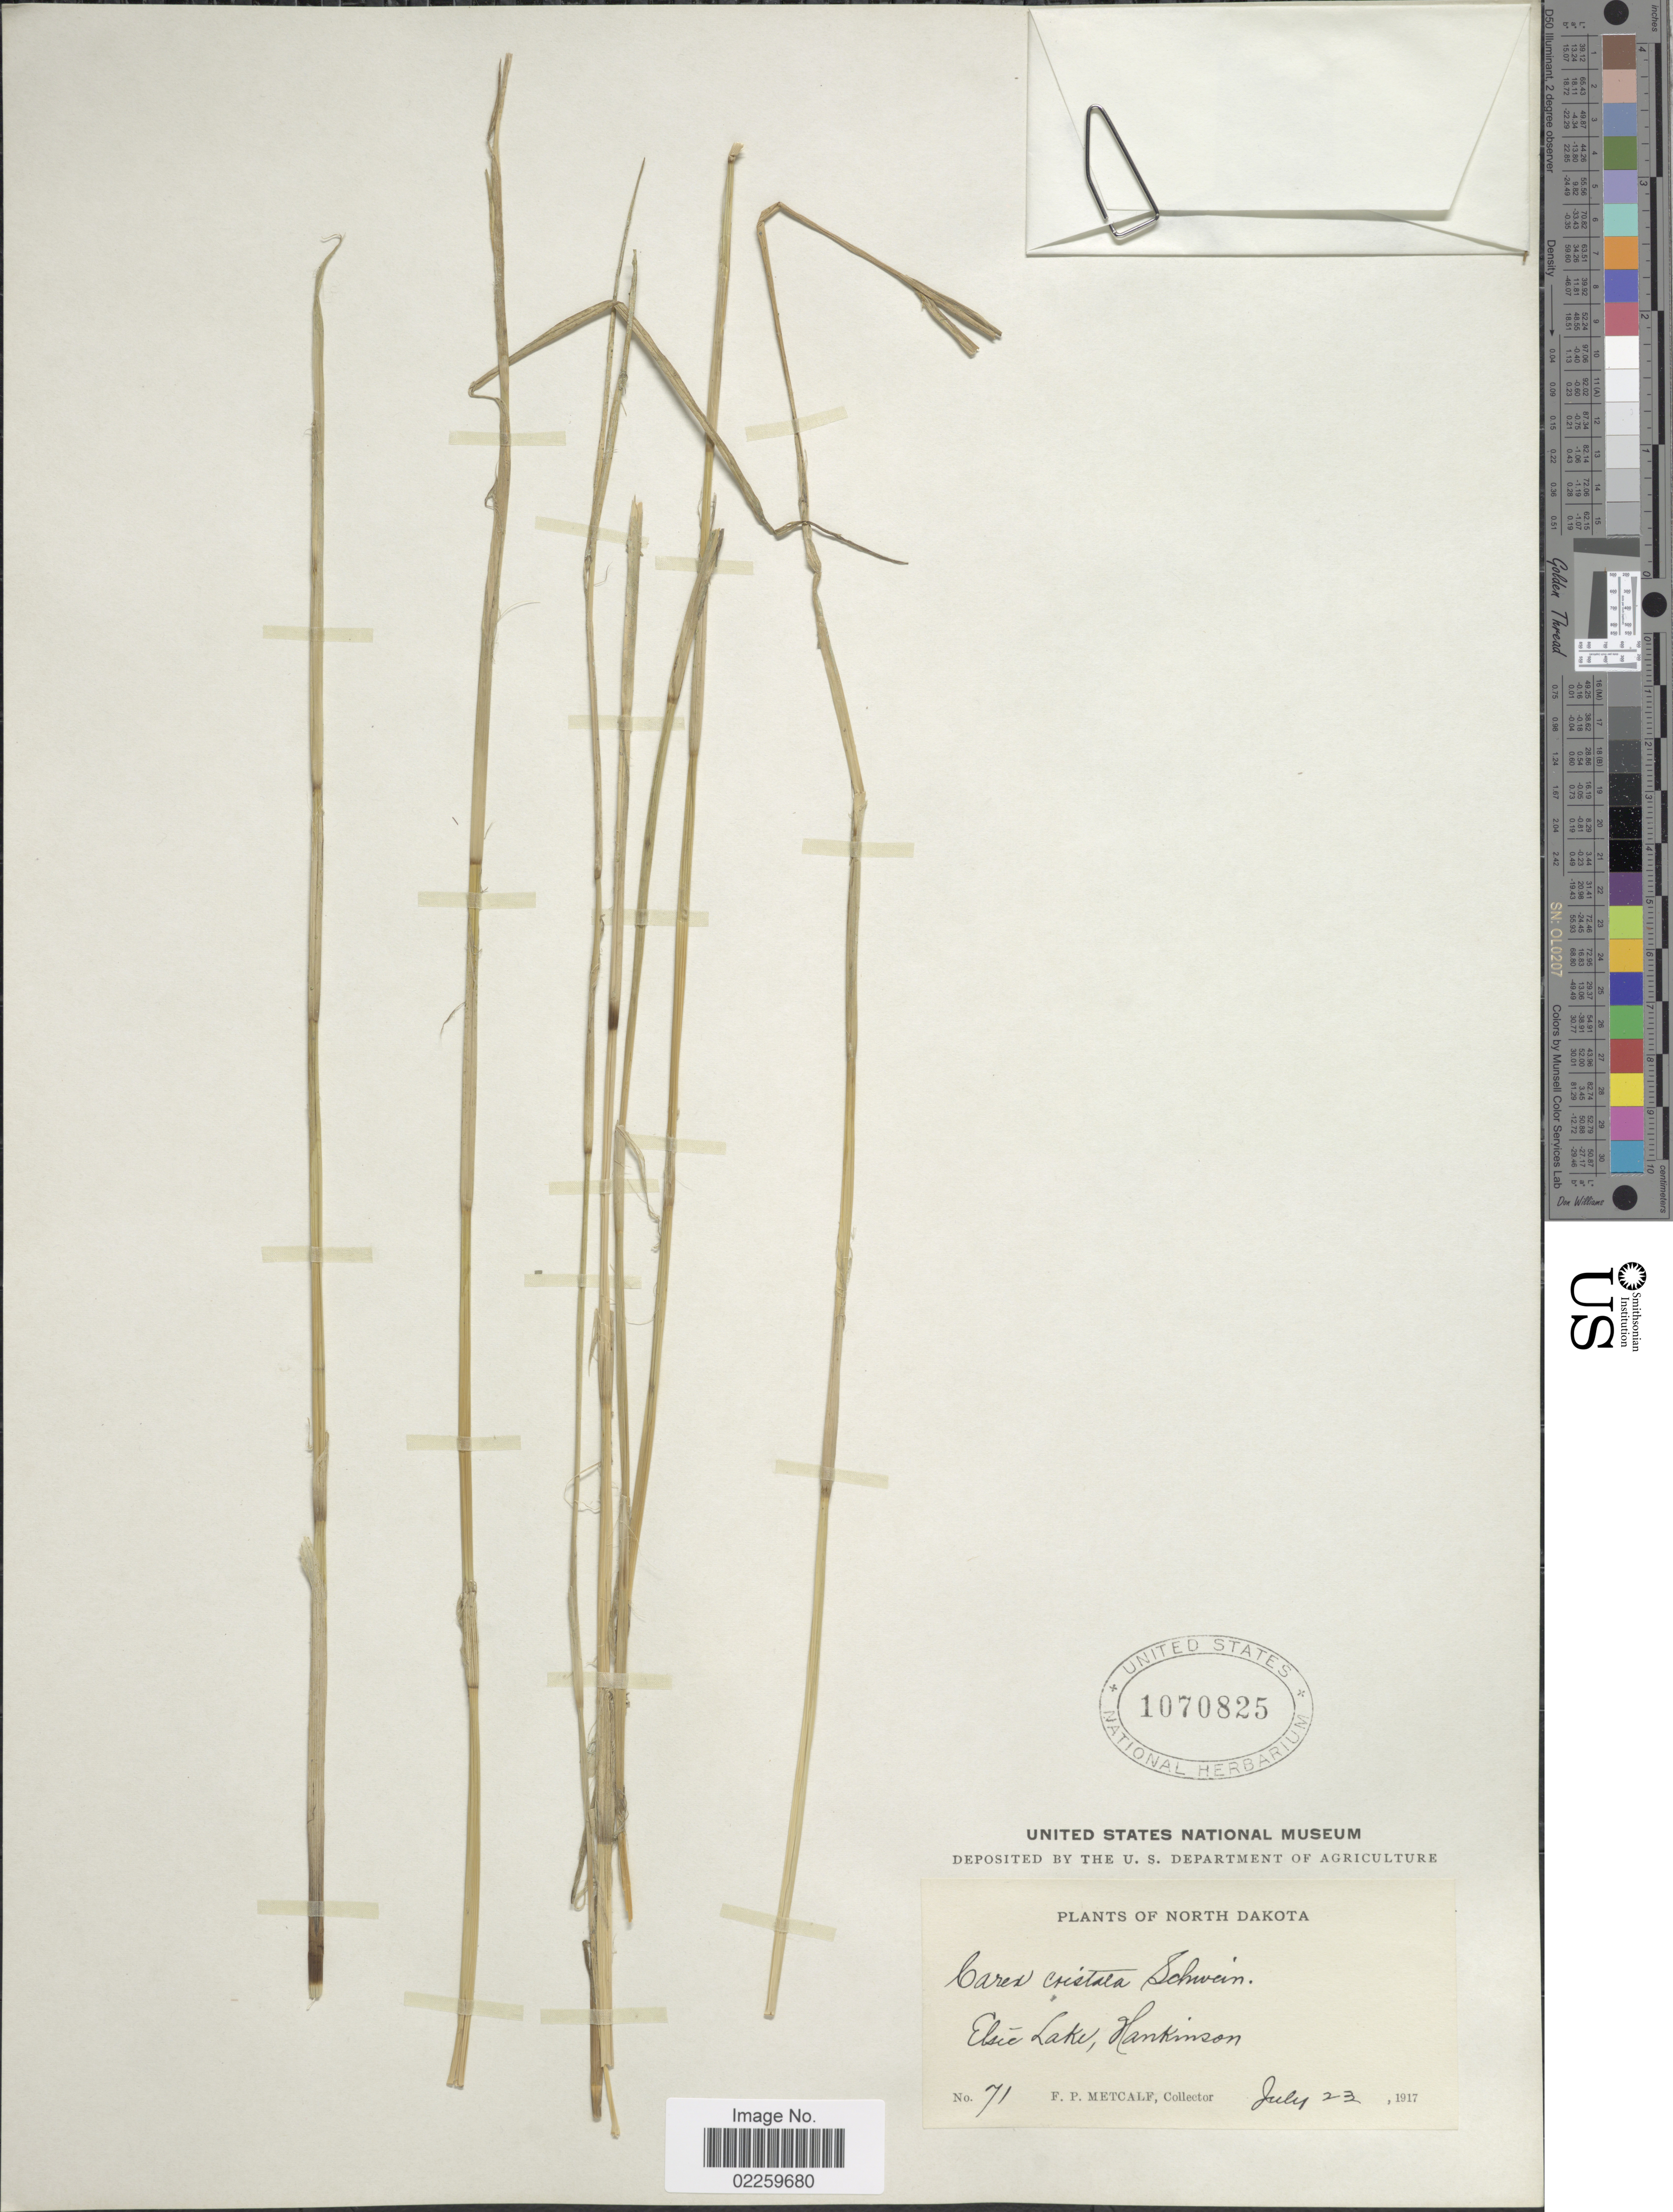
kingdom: Plantae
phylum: Tracheophyta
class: Liliopsida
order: Poales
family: Cyperaceae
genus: Carex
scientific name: Carex crawfordii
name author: Fernald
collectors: F. Metcalf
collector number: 71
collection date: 1917-07-23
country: United States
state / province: North Dakota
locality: Elsie Lake, Hankinson.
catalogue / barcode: US 1070825